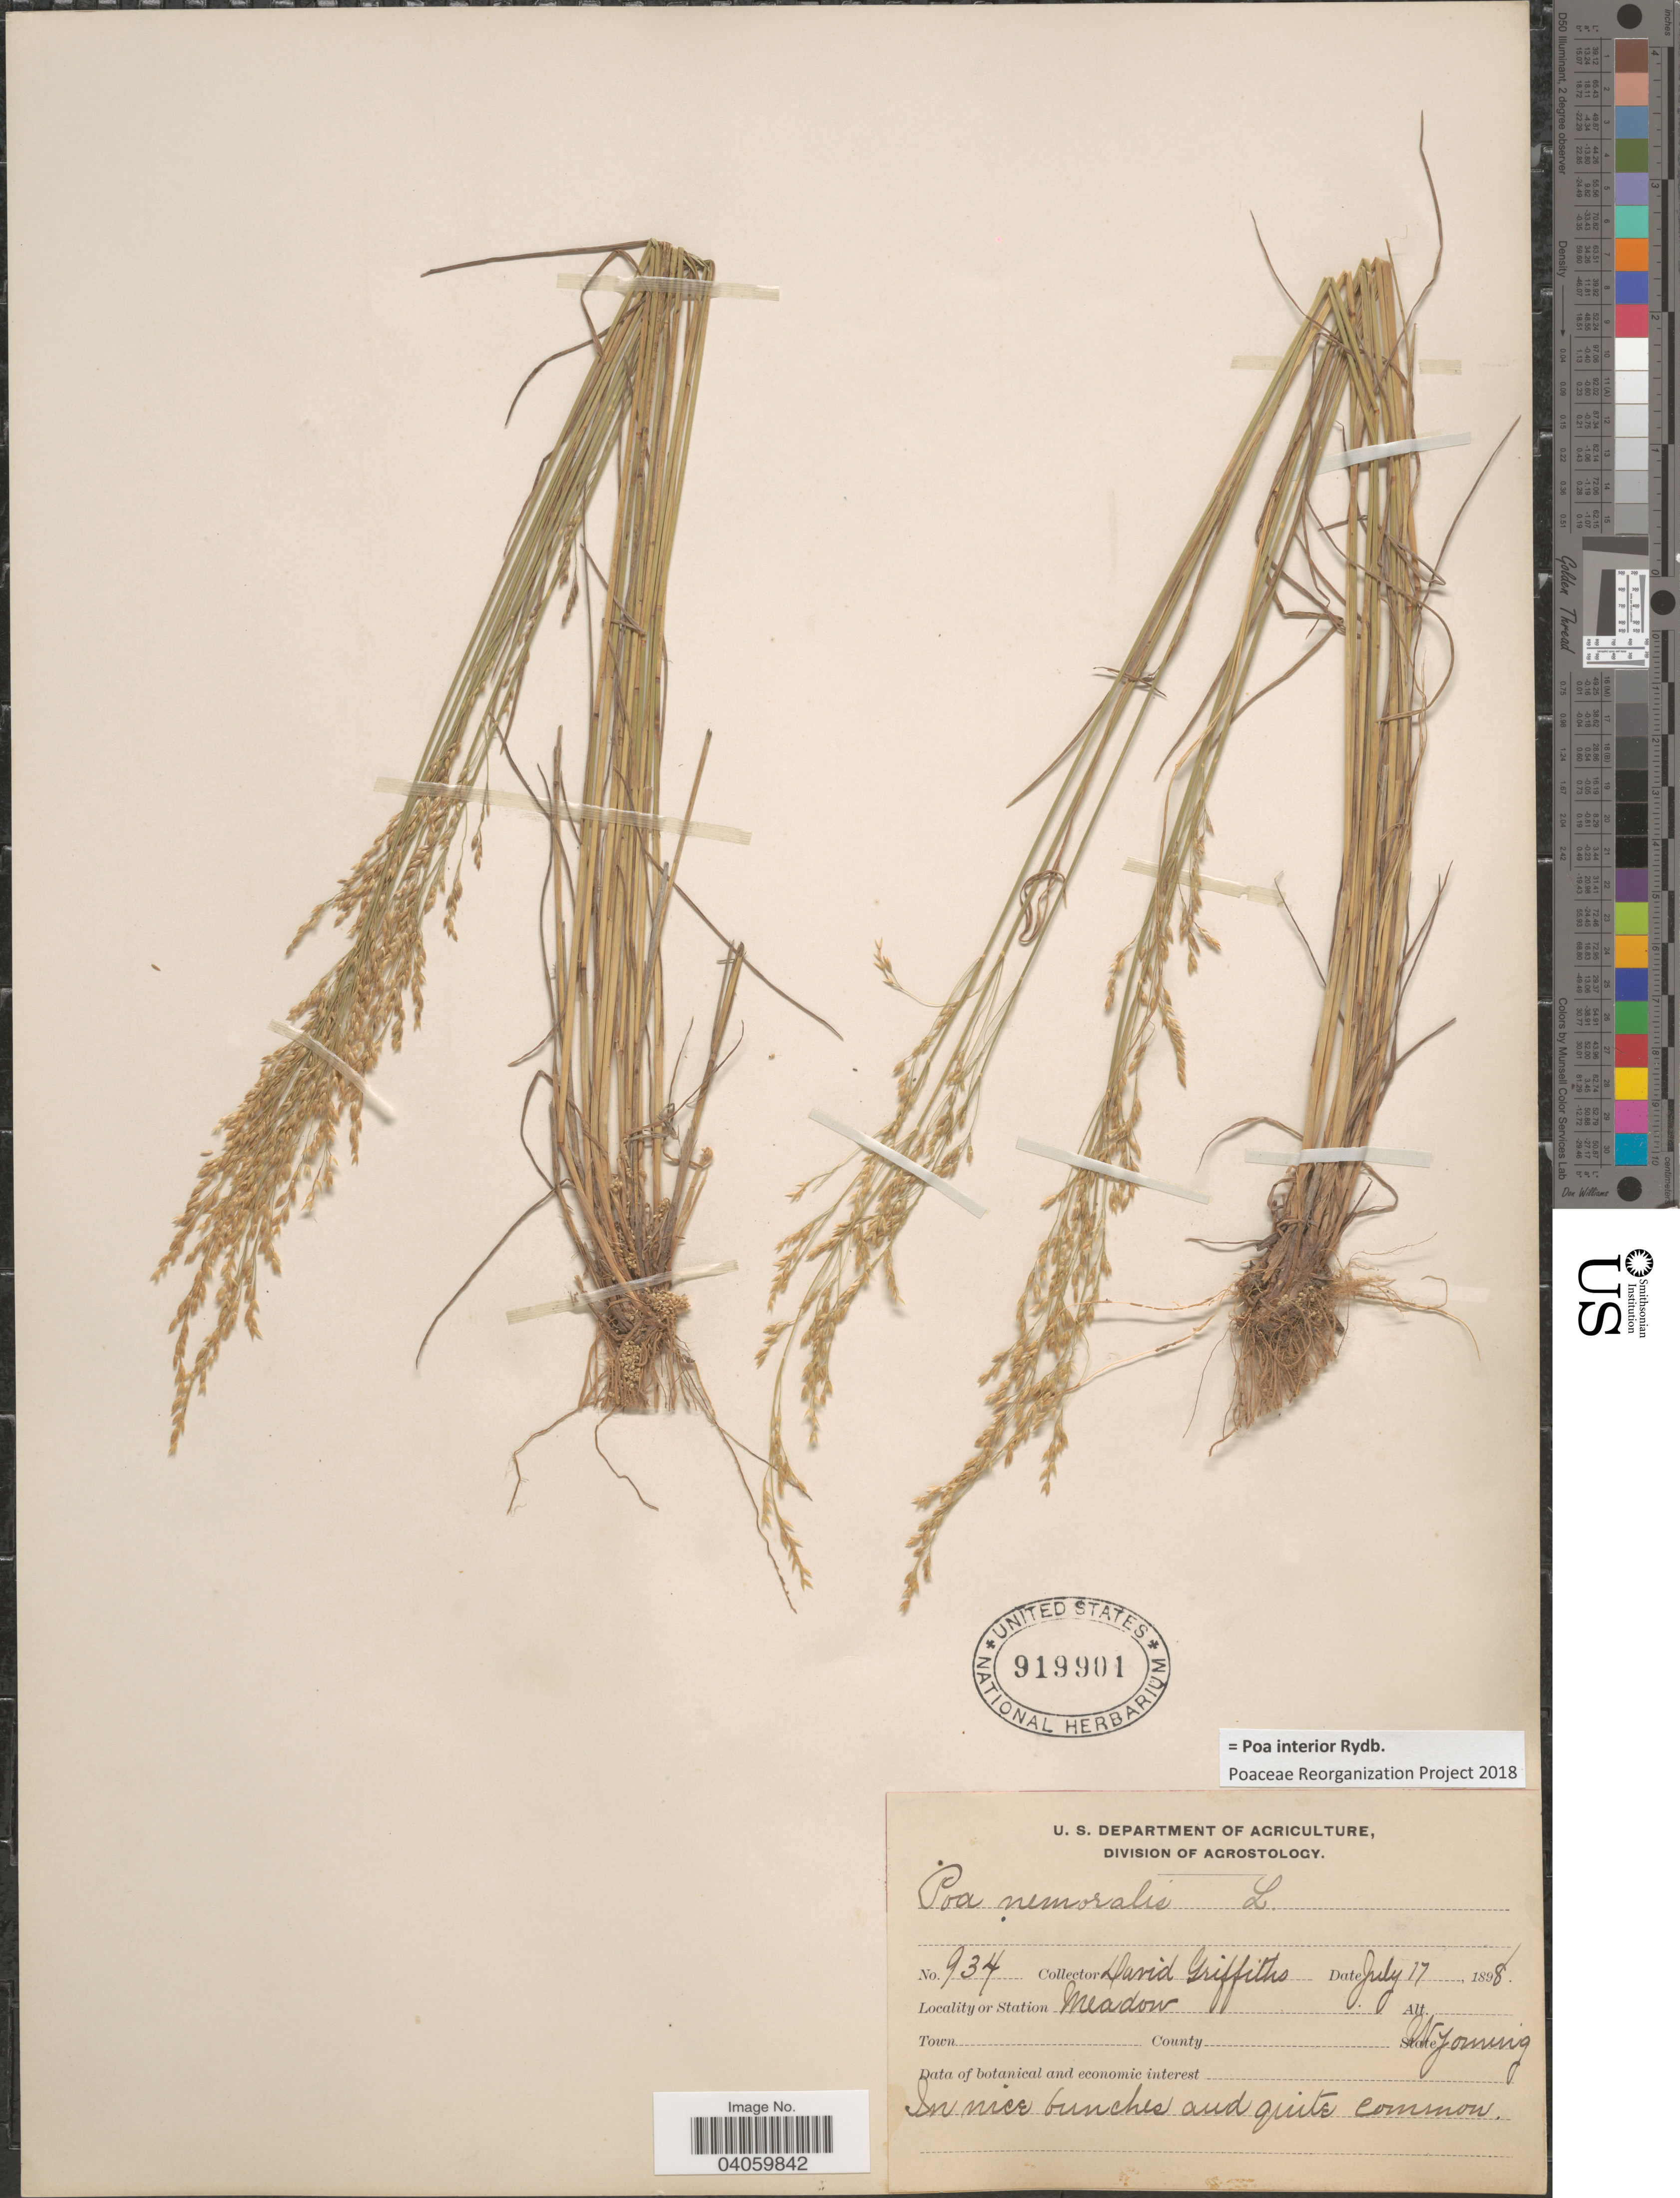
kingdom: Plantae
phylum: Tracheophyta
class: Liliopsida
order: Poales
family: Poaceae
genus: Poa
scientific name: Poa interior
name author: Rydb.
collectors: D. Griffiths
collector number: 934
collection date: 1898-07-17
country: United States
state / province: Wyoming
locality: Meadow.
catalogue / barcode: US 919901